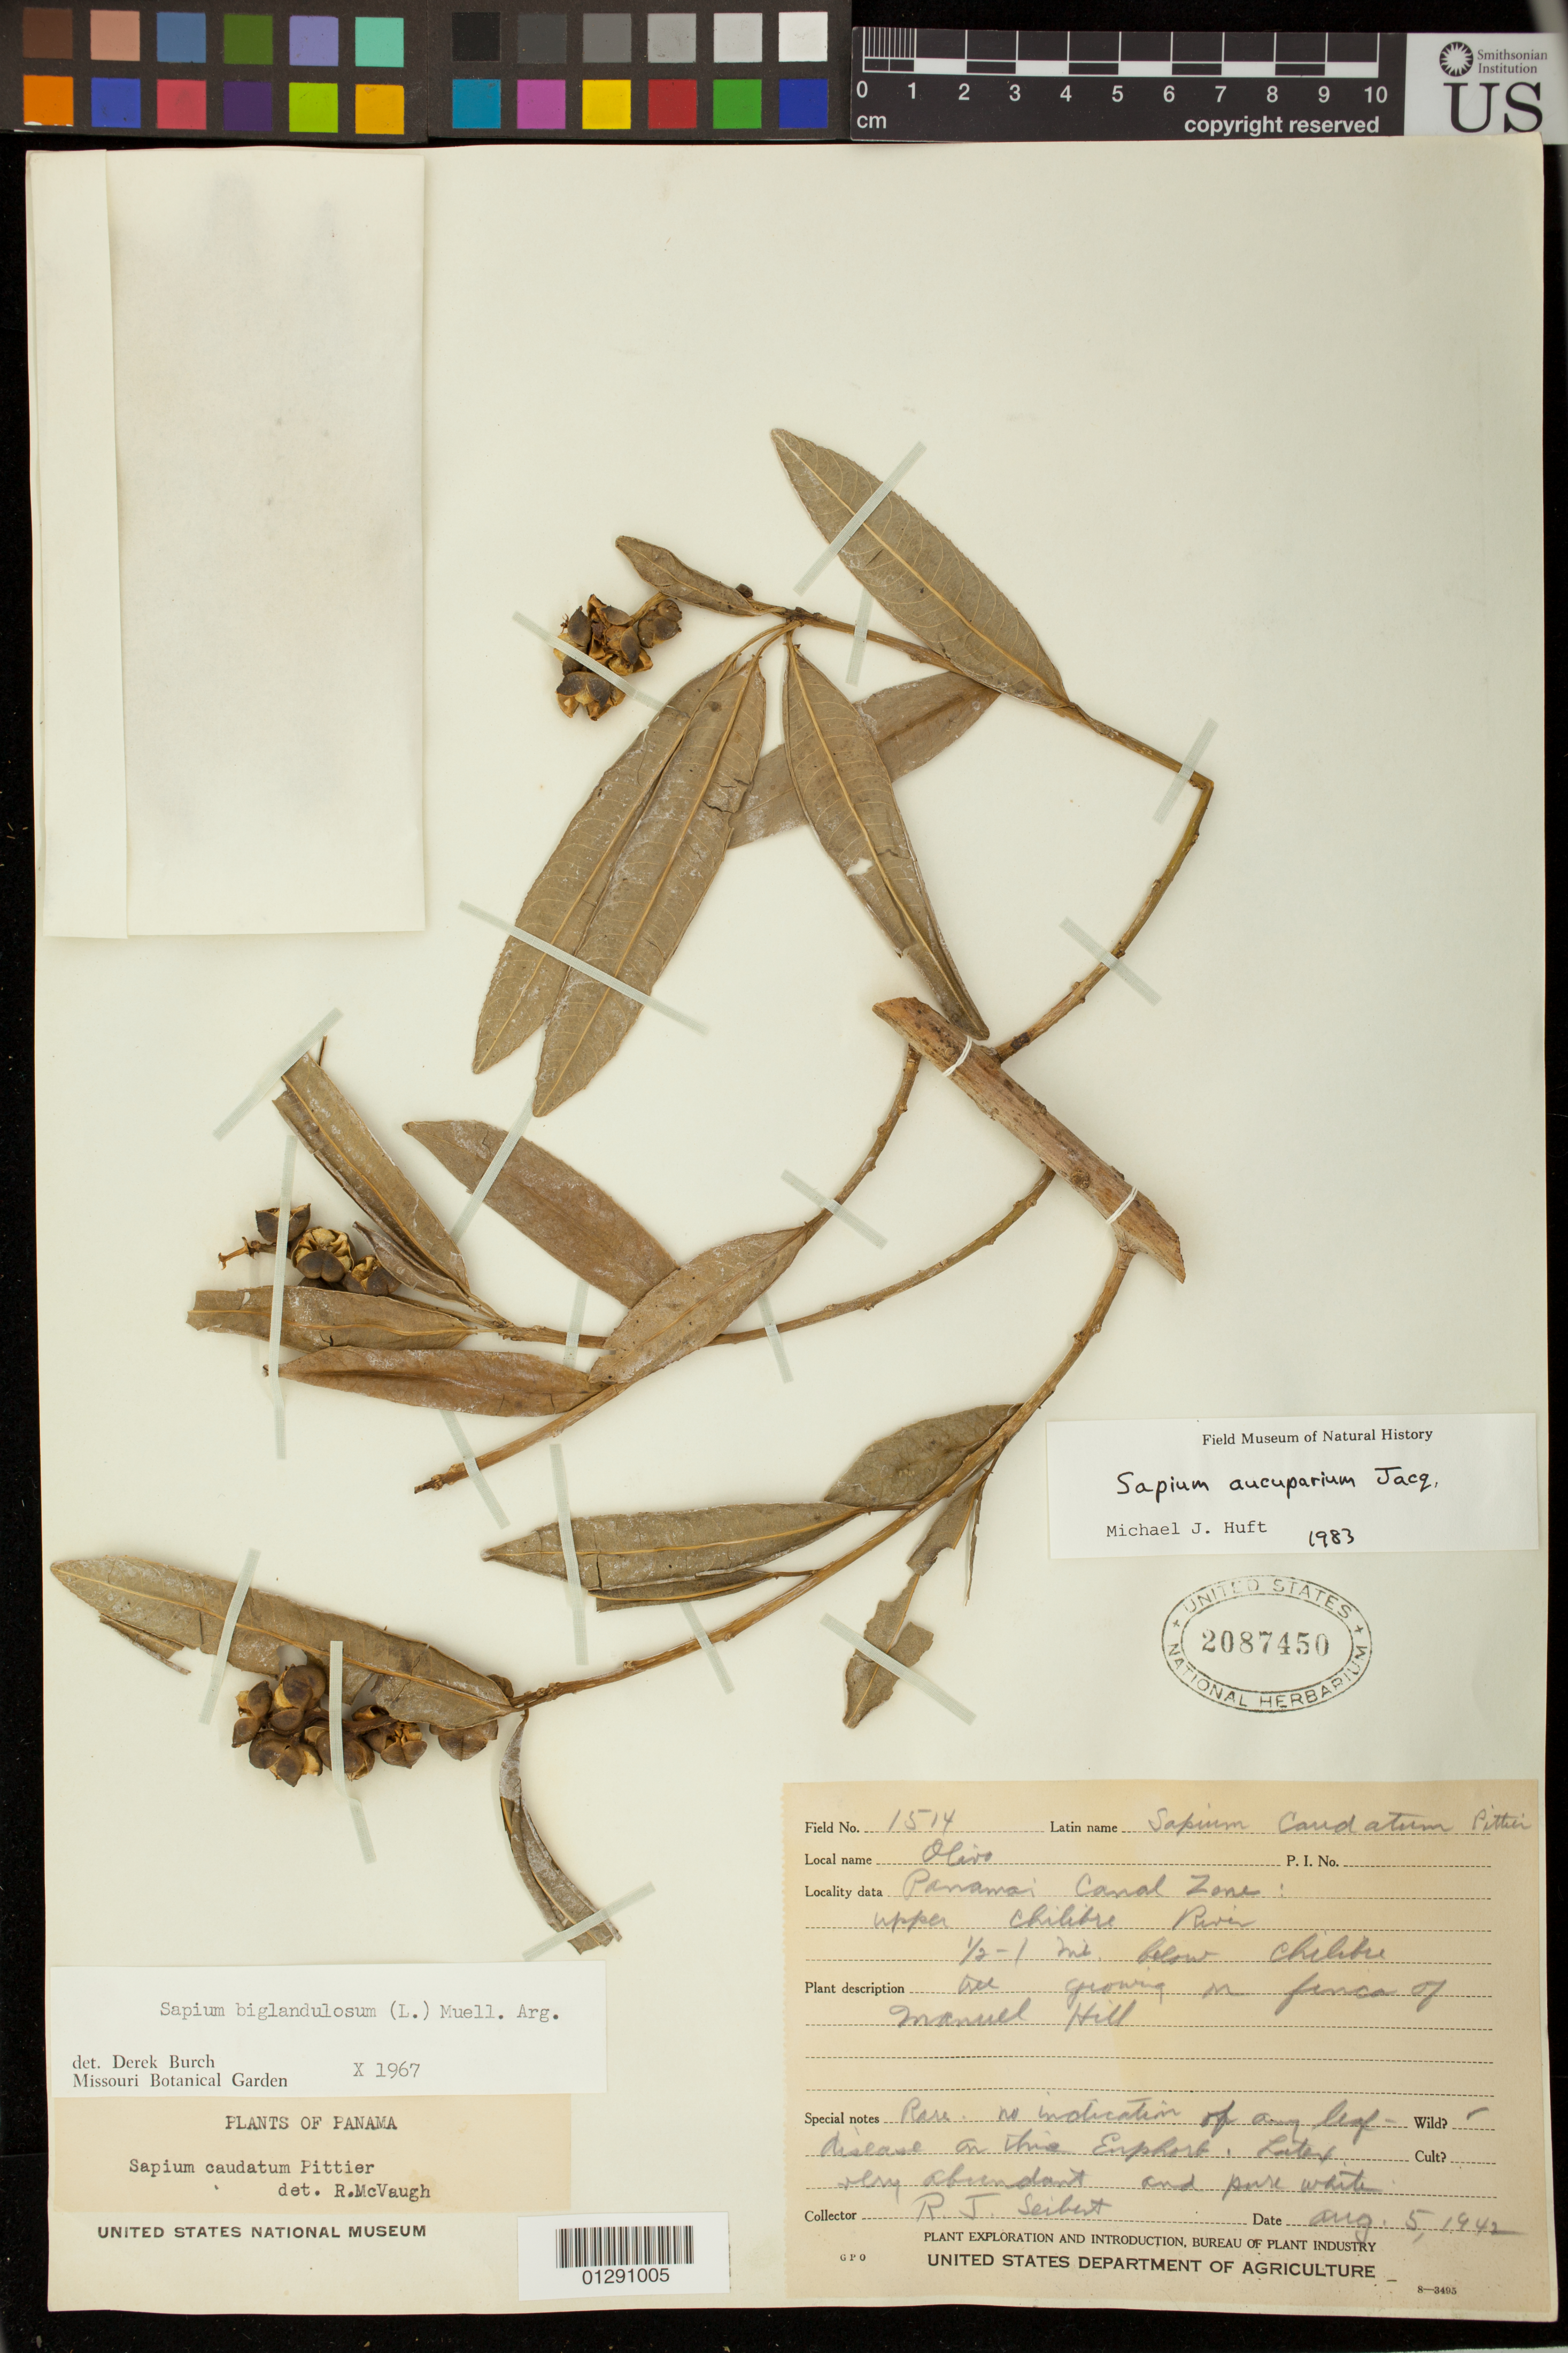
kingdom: Plantae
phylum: Tracheophyta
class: Magnoliopsida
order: Malpighiales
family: Euphorbiaceae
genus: Sapium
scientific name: Sapium aucuparium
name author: Jacq.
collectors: R. J. Seibert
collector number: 1514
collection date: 1942-08-05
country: Panama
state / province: Panamá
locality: Panama Canal Zone: upper Chilibre River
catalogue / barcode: US 2087450